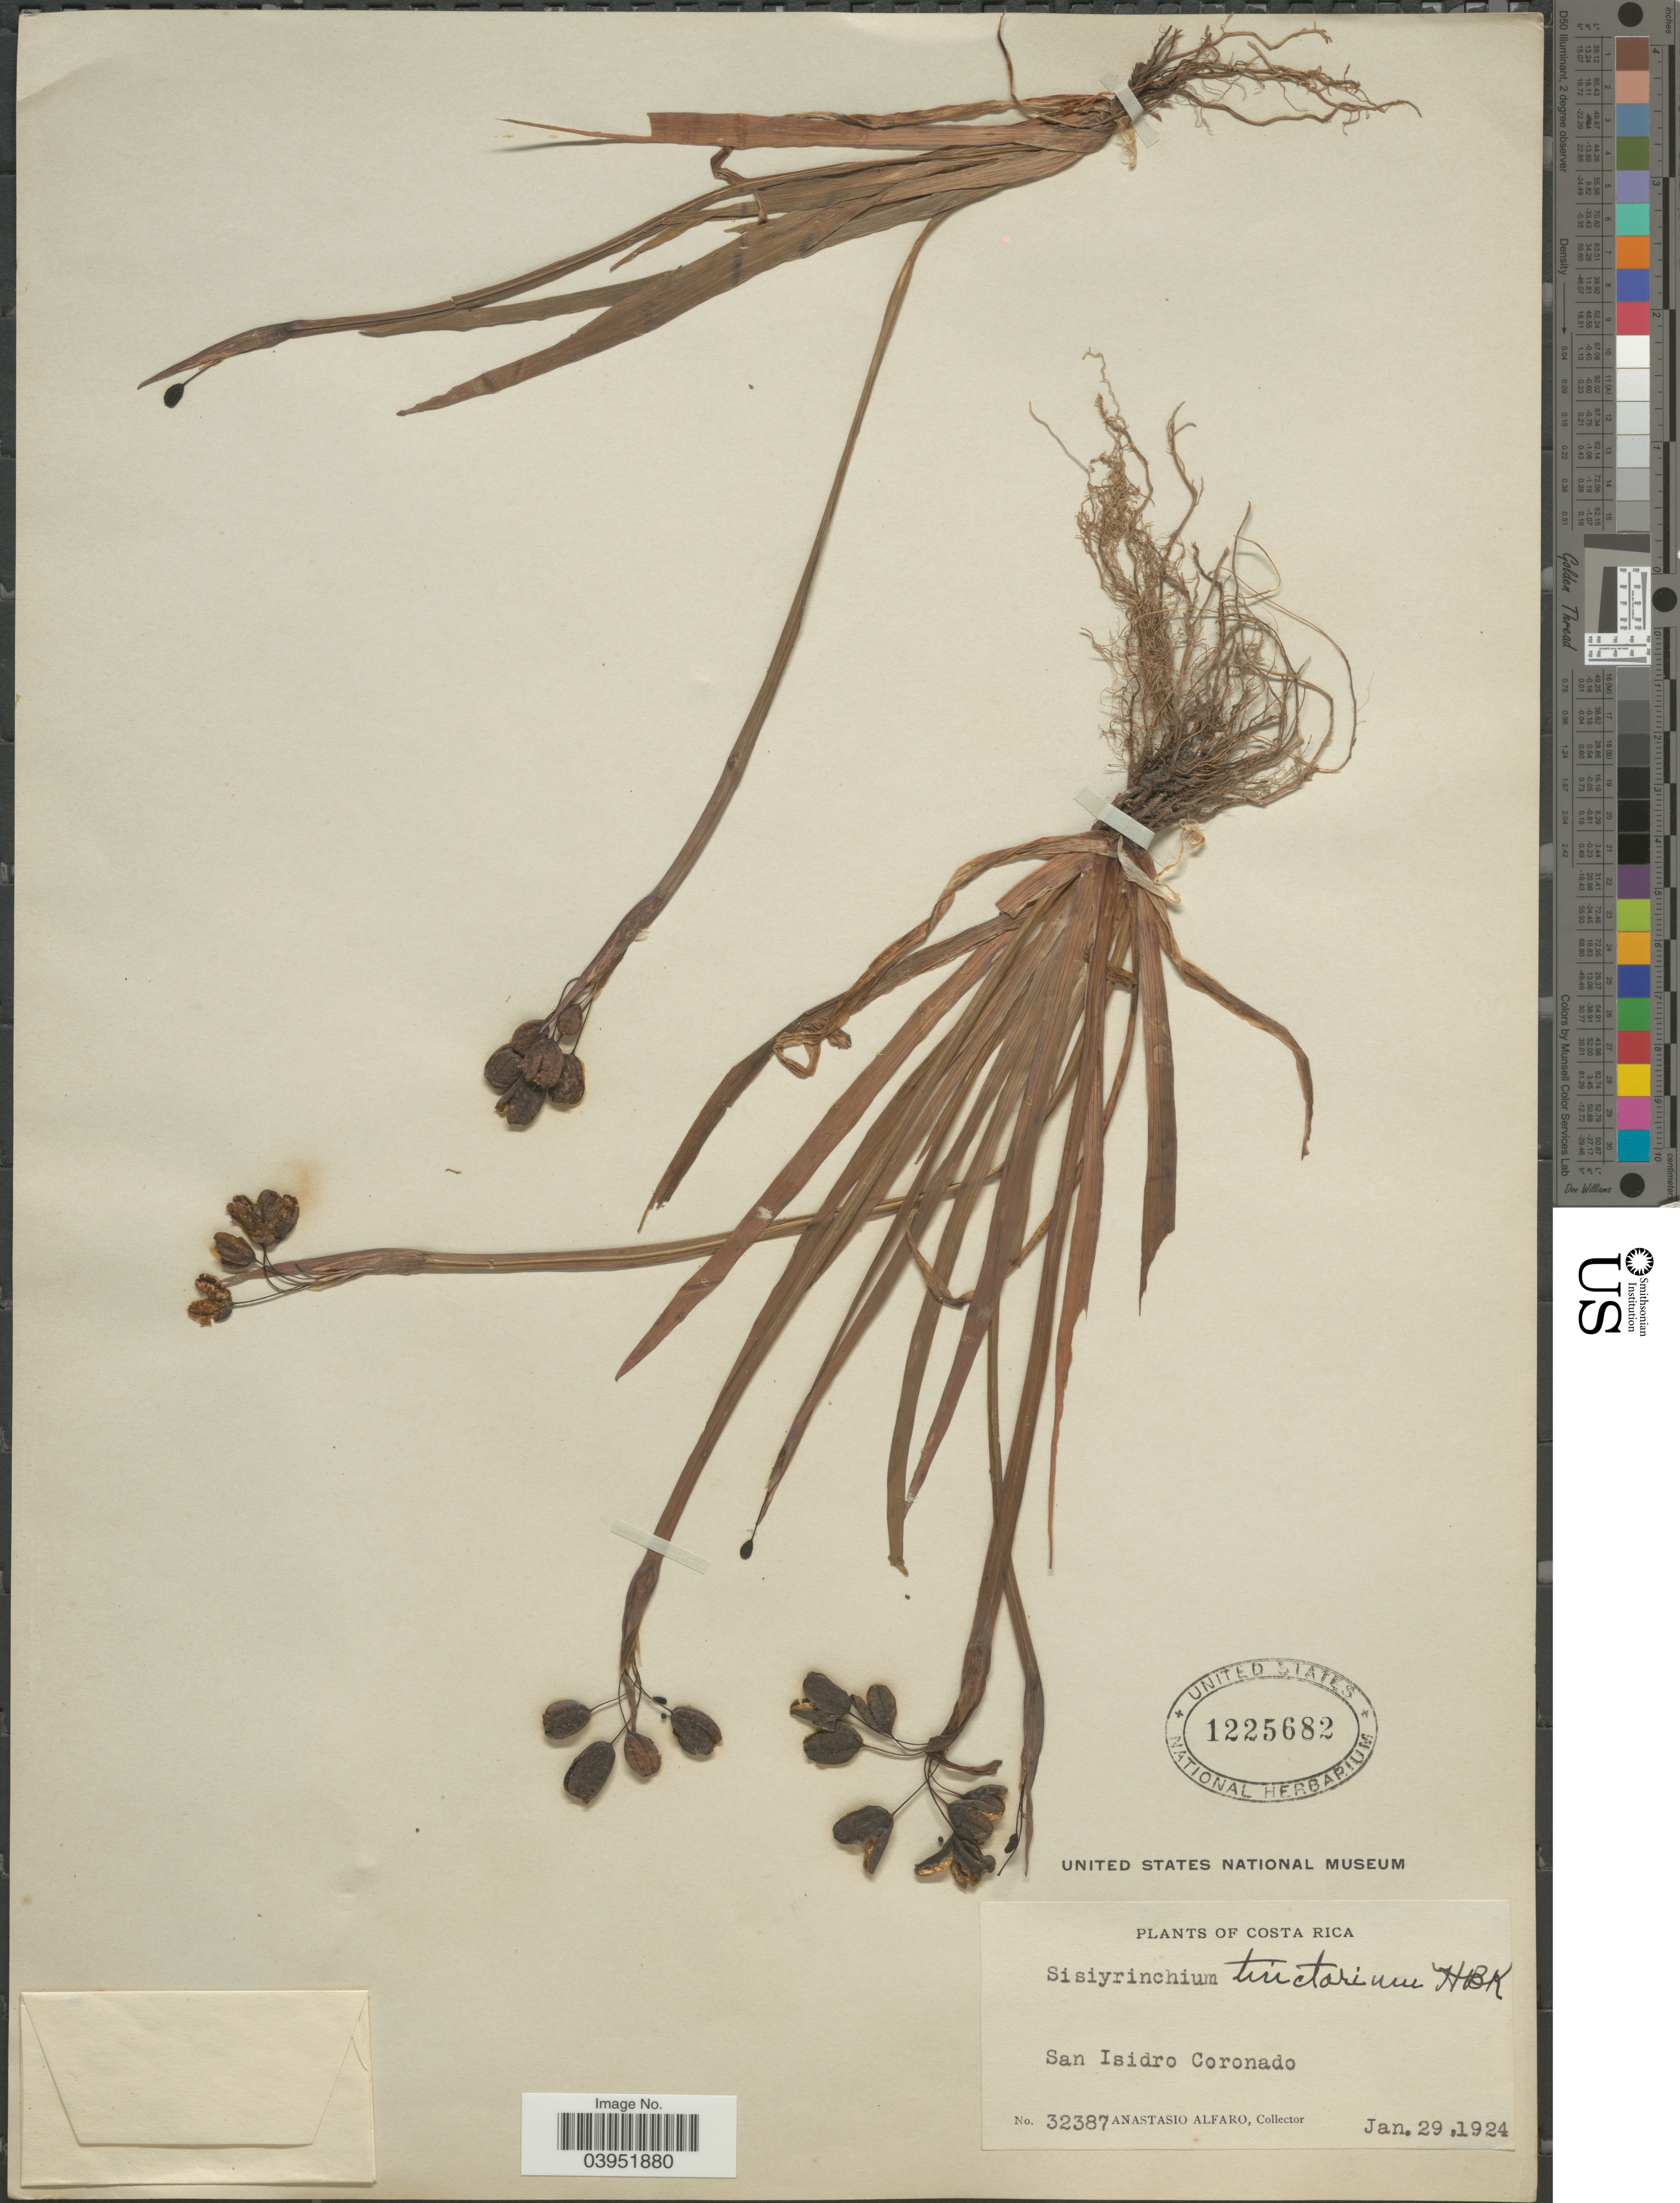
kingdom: Plantae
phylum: Tracheophyta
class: Liliopsida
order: Asparagales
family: Iridaceae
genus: Sisyrinchium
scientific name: Sisyrinchium tinctorium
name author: Kunth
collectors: A. Alfaro Gonzalez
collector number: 32387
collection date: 1924-01-29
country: Costa Rica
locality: San Isidro Coronado.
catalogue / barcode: US 1225682